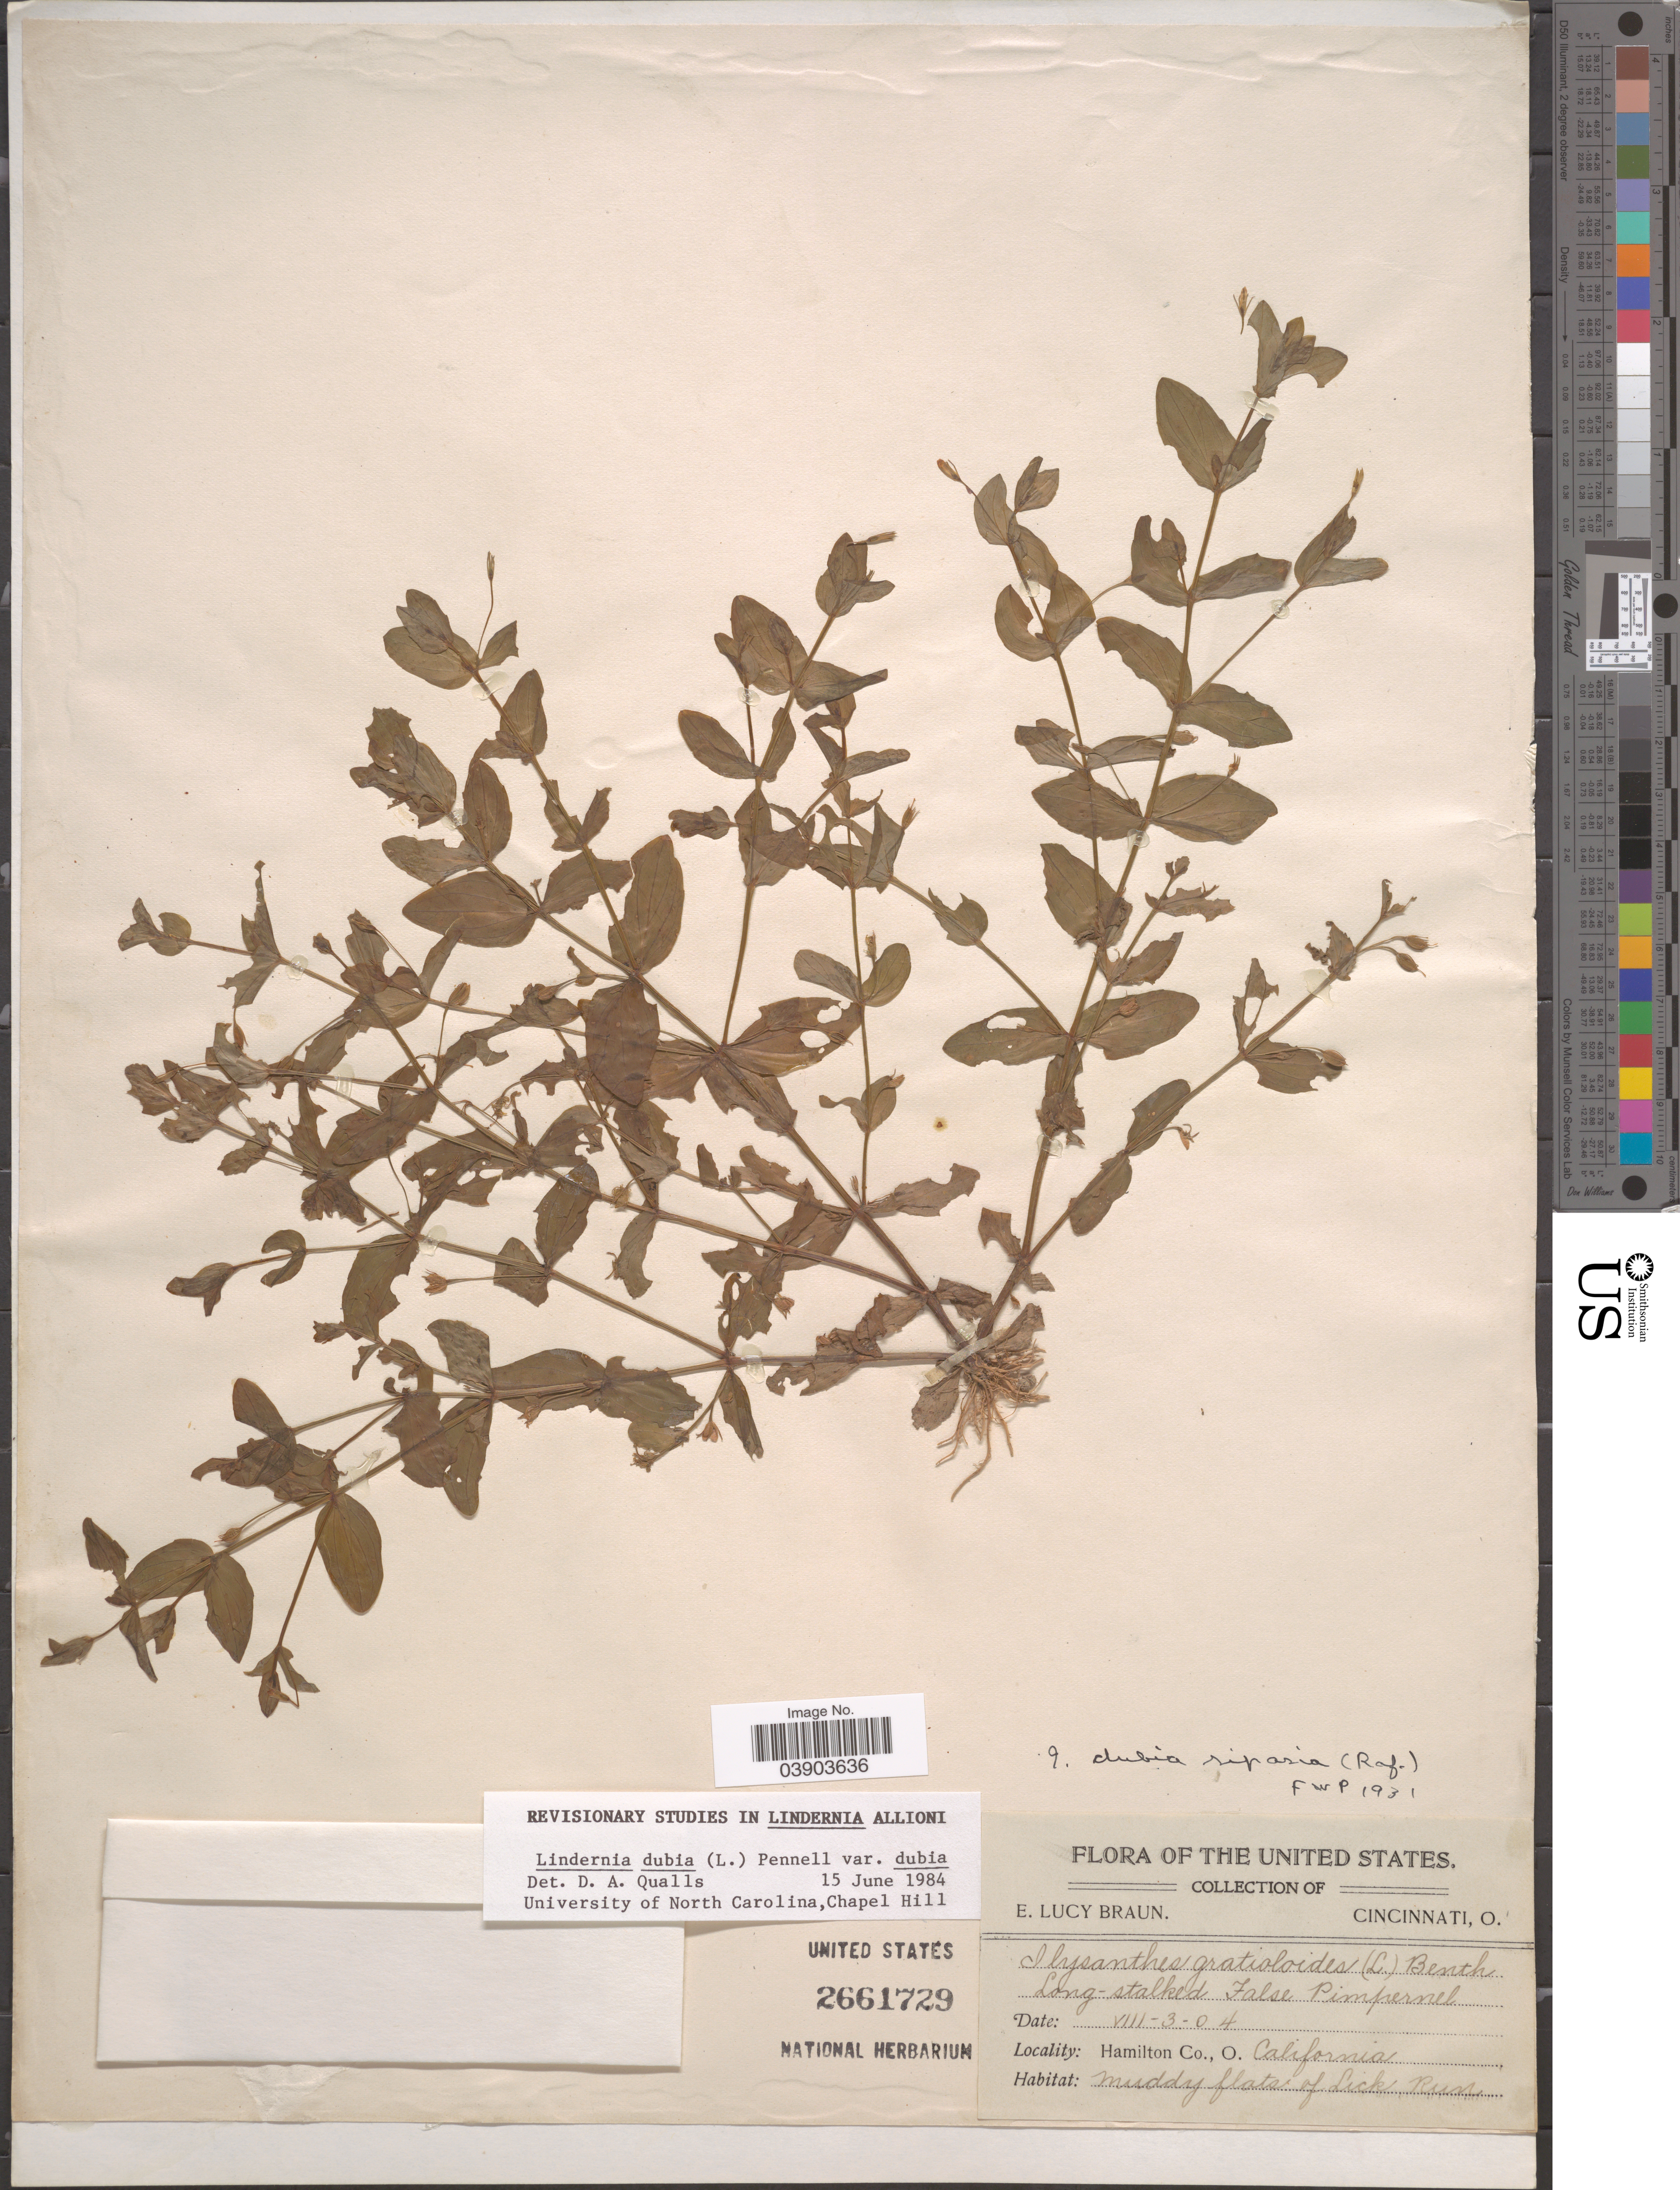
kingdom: Plantae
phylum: Tracheophyta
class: Magnoliopsida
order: Lamiales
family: Linderniaceae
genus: Lindernia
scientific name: Lindernia dubia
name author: (L.) Pennell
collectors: E. L. Braun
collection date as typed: Transcribed d/m/y: 3/8/4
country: United States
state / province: California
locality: Hamilton Co., O. California. Muddy flats of Lick Run.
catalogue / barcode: US 2661729